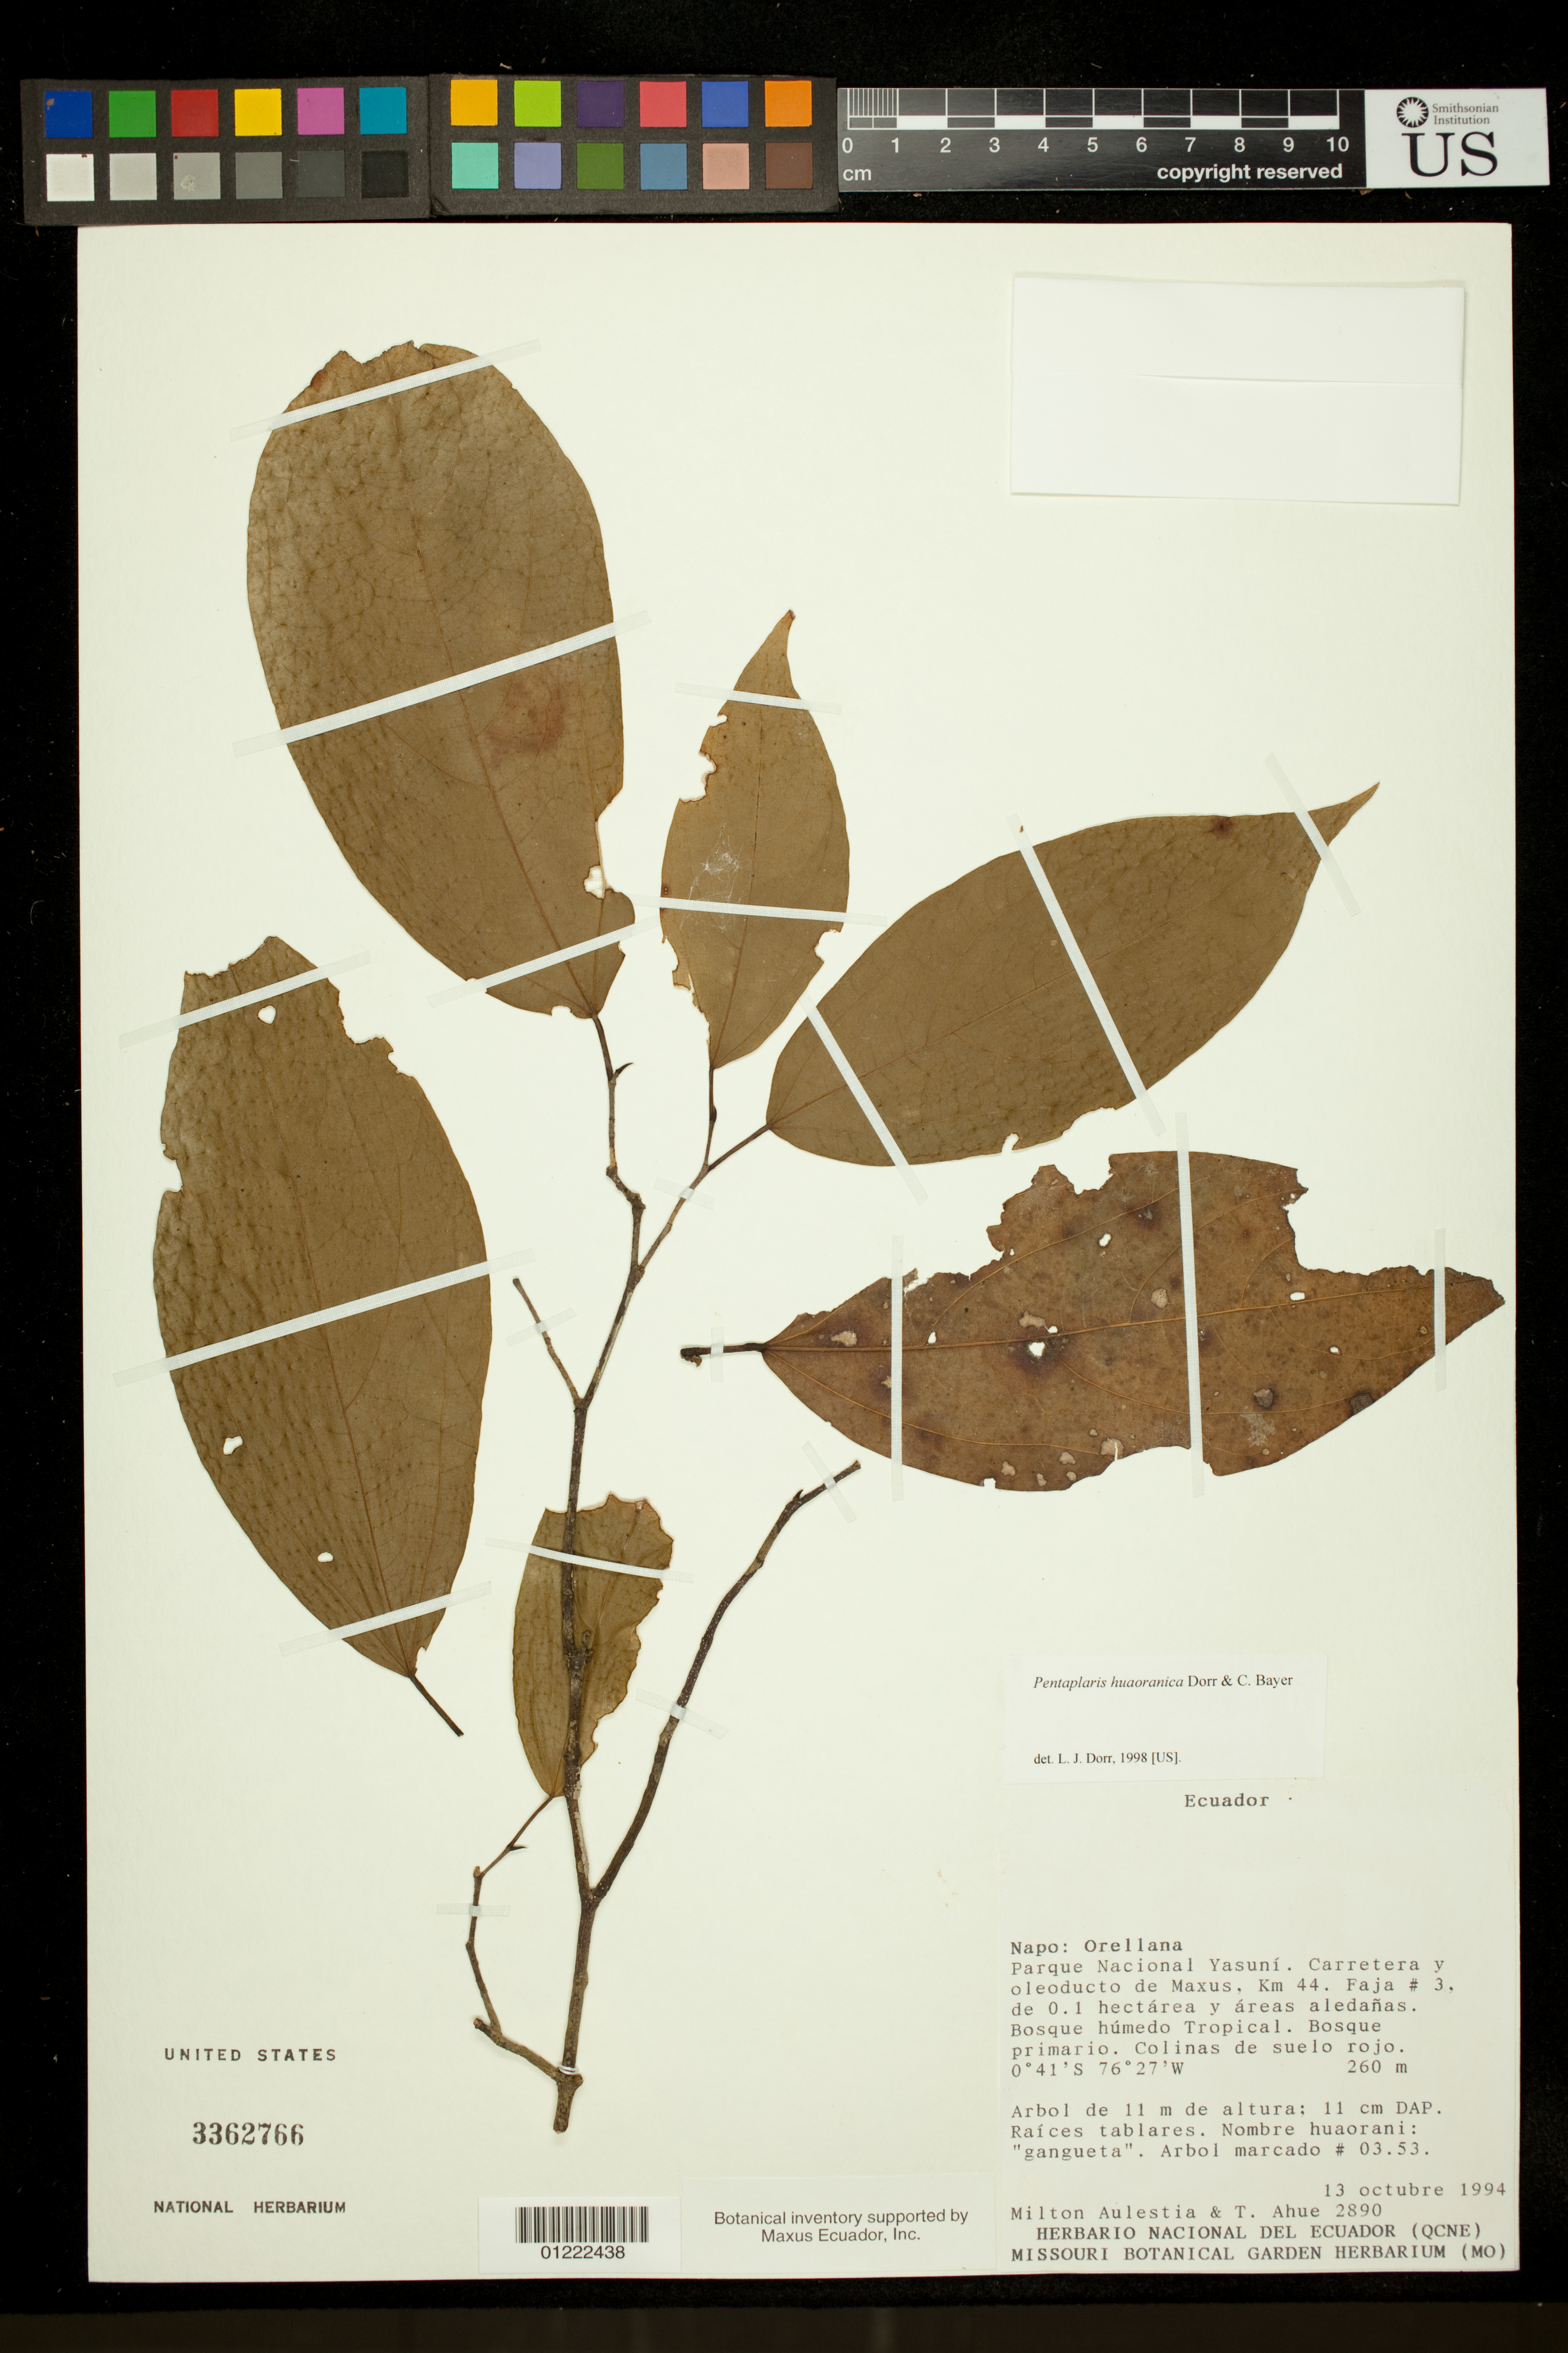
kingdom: Plantae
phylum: Tracheophyta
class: Magnoliopsida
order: Malvales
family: Malvaceae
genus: Pentaplaris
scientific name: Pentaplaris huaoranica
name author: Dorr & C. Bayer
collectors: M. Aulestia & T. Ahue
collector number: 2890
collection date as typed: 10/13/1994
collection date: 1994-10-13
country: Ecuador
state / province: Napo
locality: Napo: Orellana. Parque Nacional Yasuní. Carretera y oleoducto de Maxus, Km 44. Faja # 3, de 0.1 hectárea y áreas aledañas. Bosque húmedo Tropical. Bosque primario. Colinas de suelo rojo.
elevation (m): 260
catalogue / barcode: US 3362766